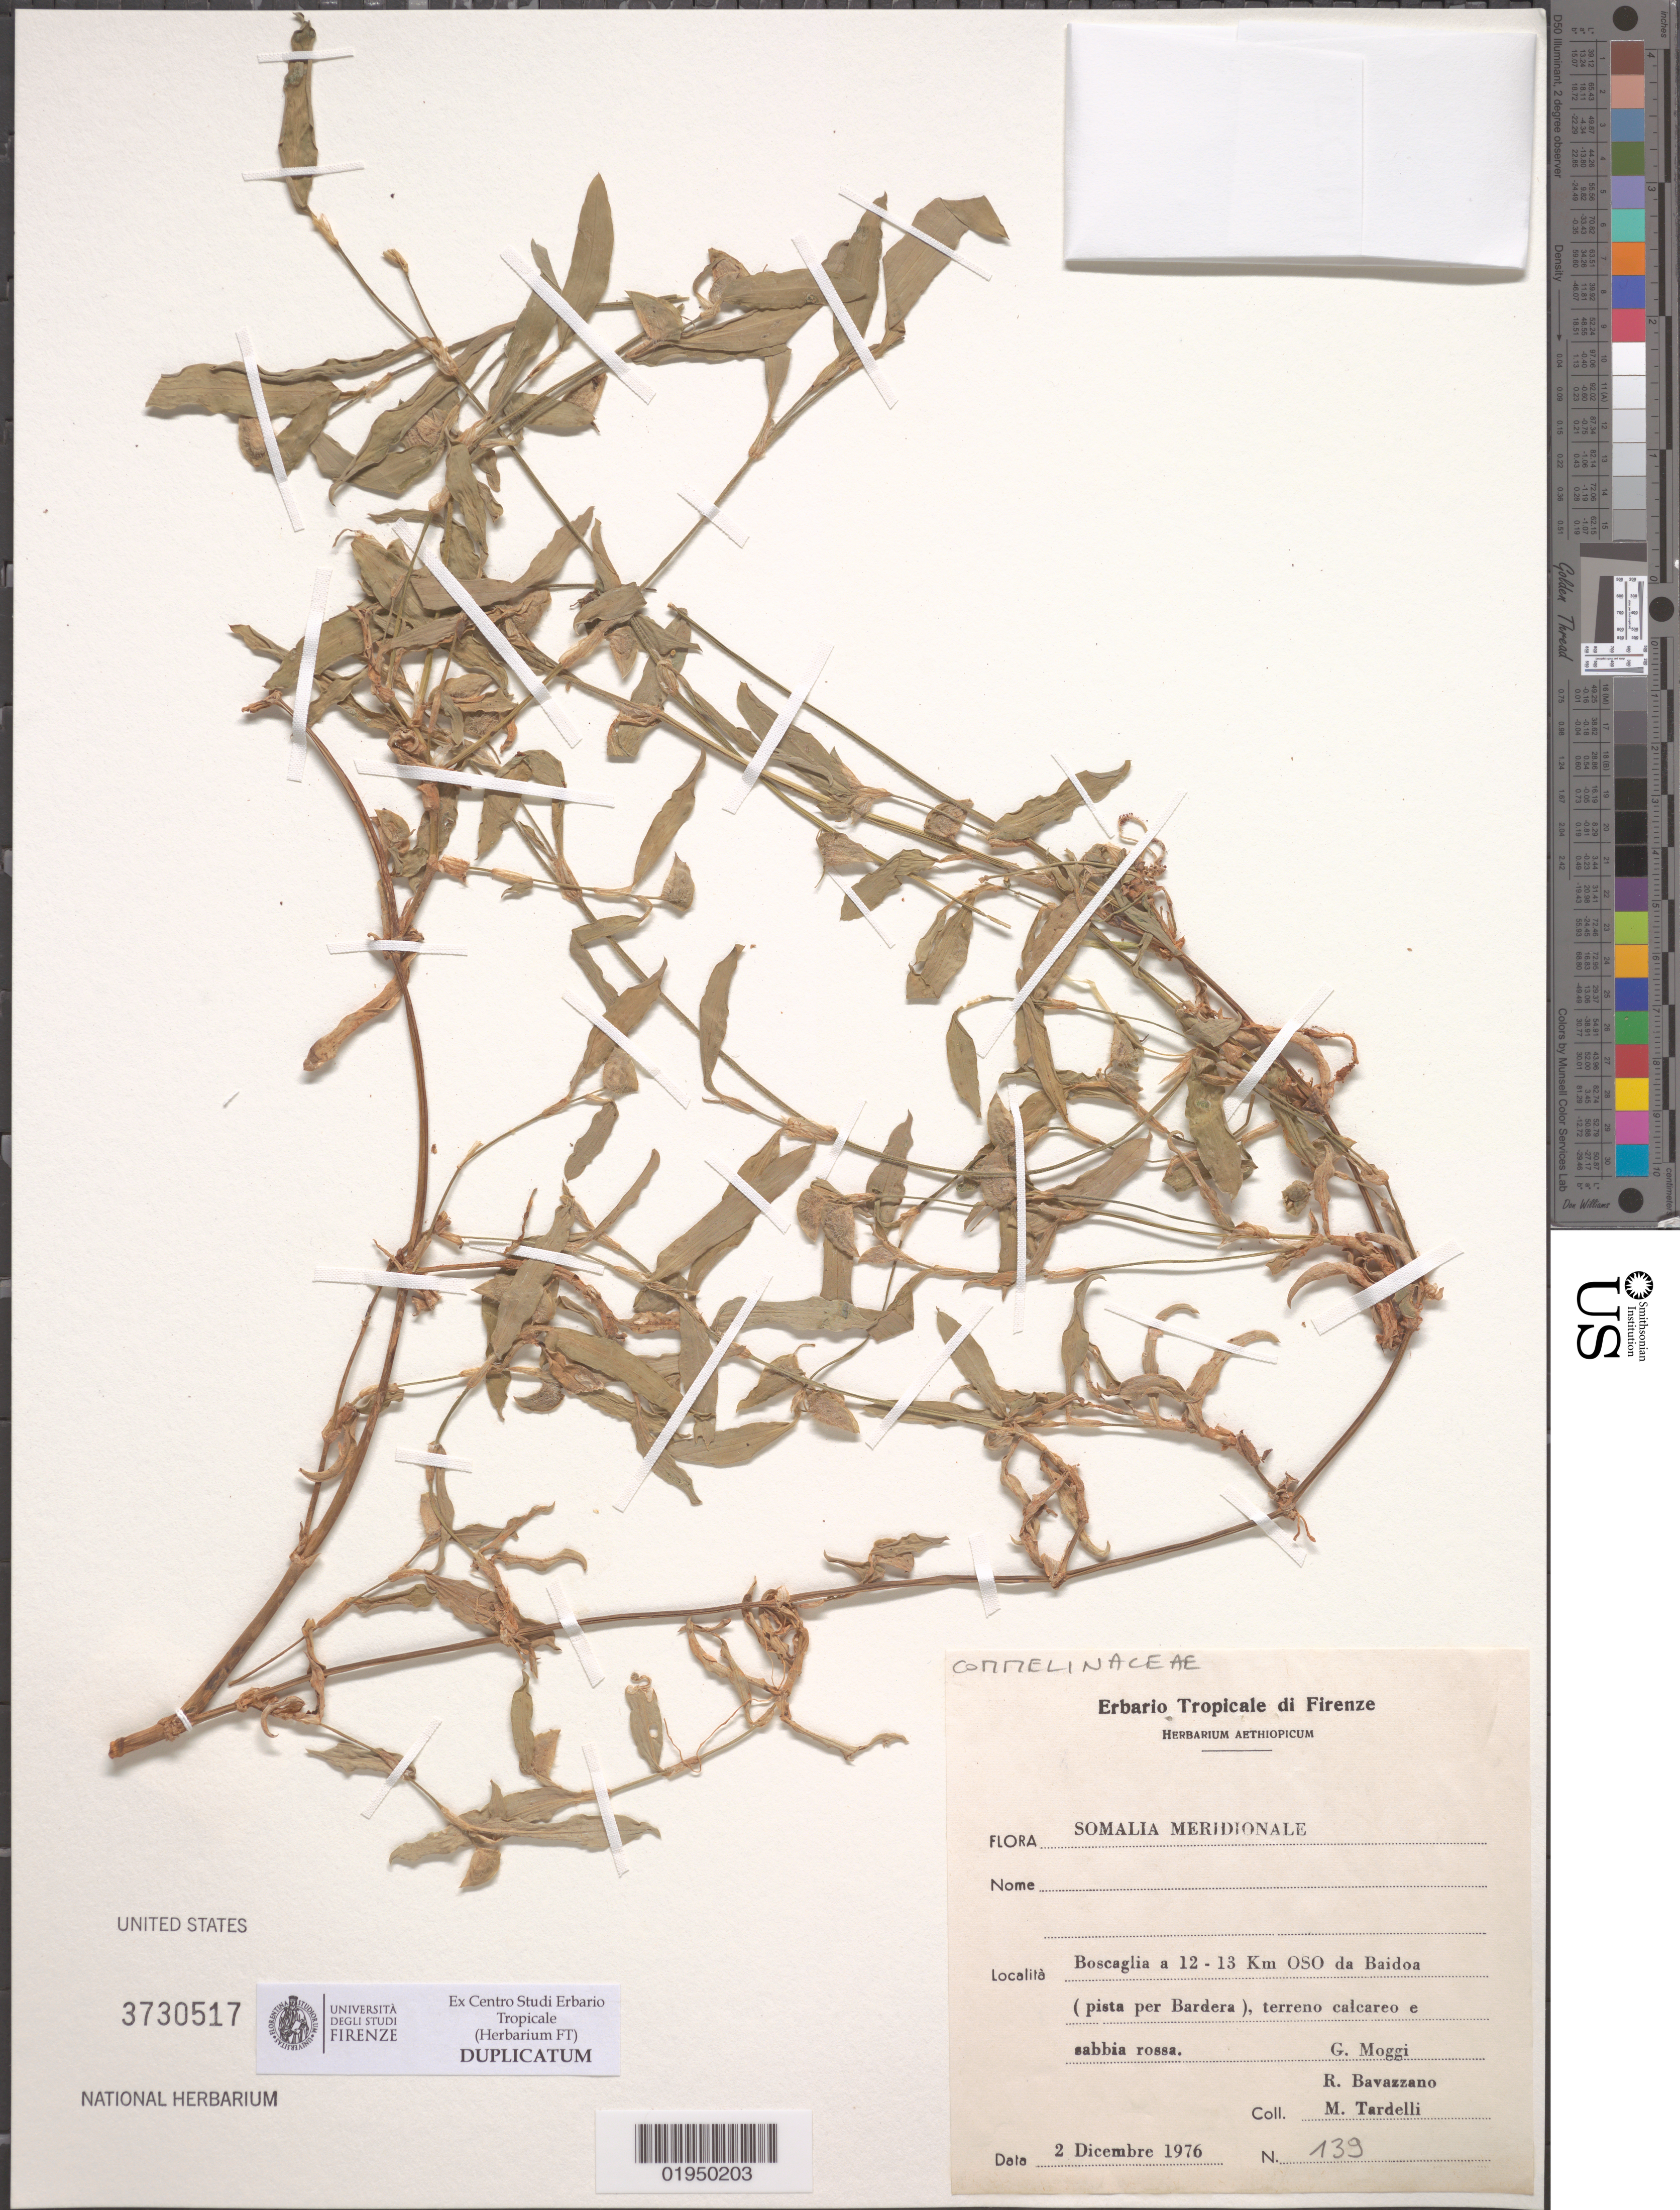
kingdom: Plantae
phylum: Tracheophyta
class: Liliopsida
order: Commelinales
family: Commelinaceae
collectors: G. Moggi, R. Bavazzano & M. Tardelli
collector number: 139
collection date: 1976-12-02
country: Somalia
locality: Meridionale; Boscaglia a 12 -13 Km OSO da Baidoa (pista per Berdera), terreno calcareo e sabbia rossa.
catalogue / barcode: US 3730517